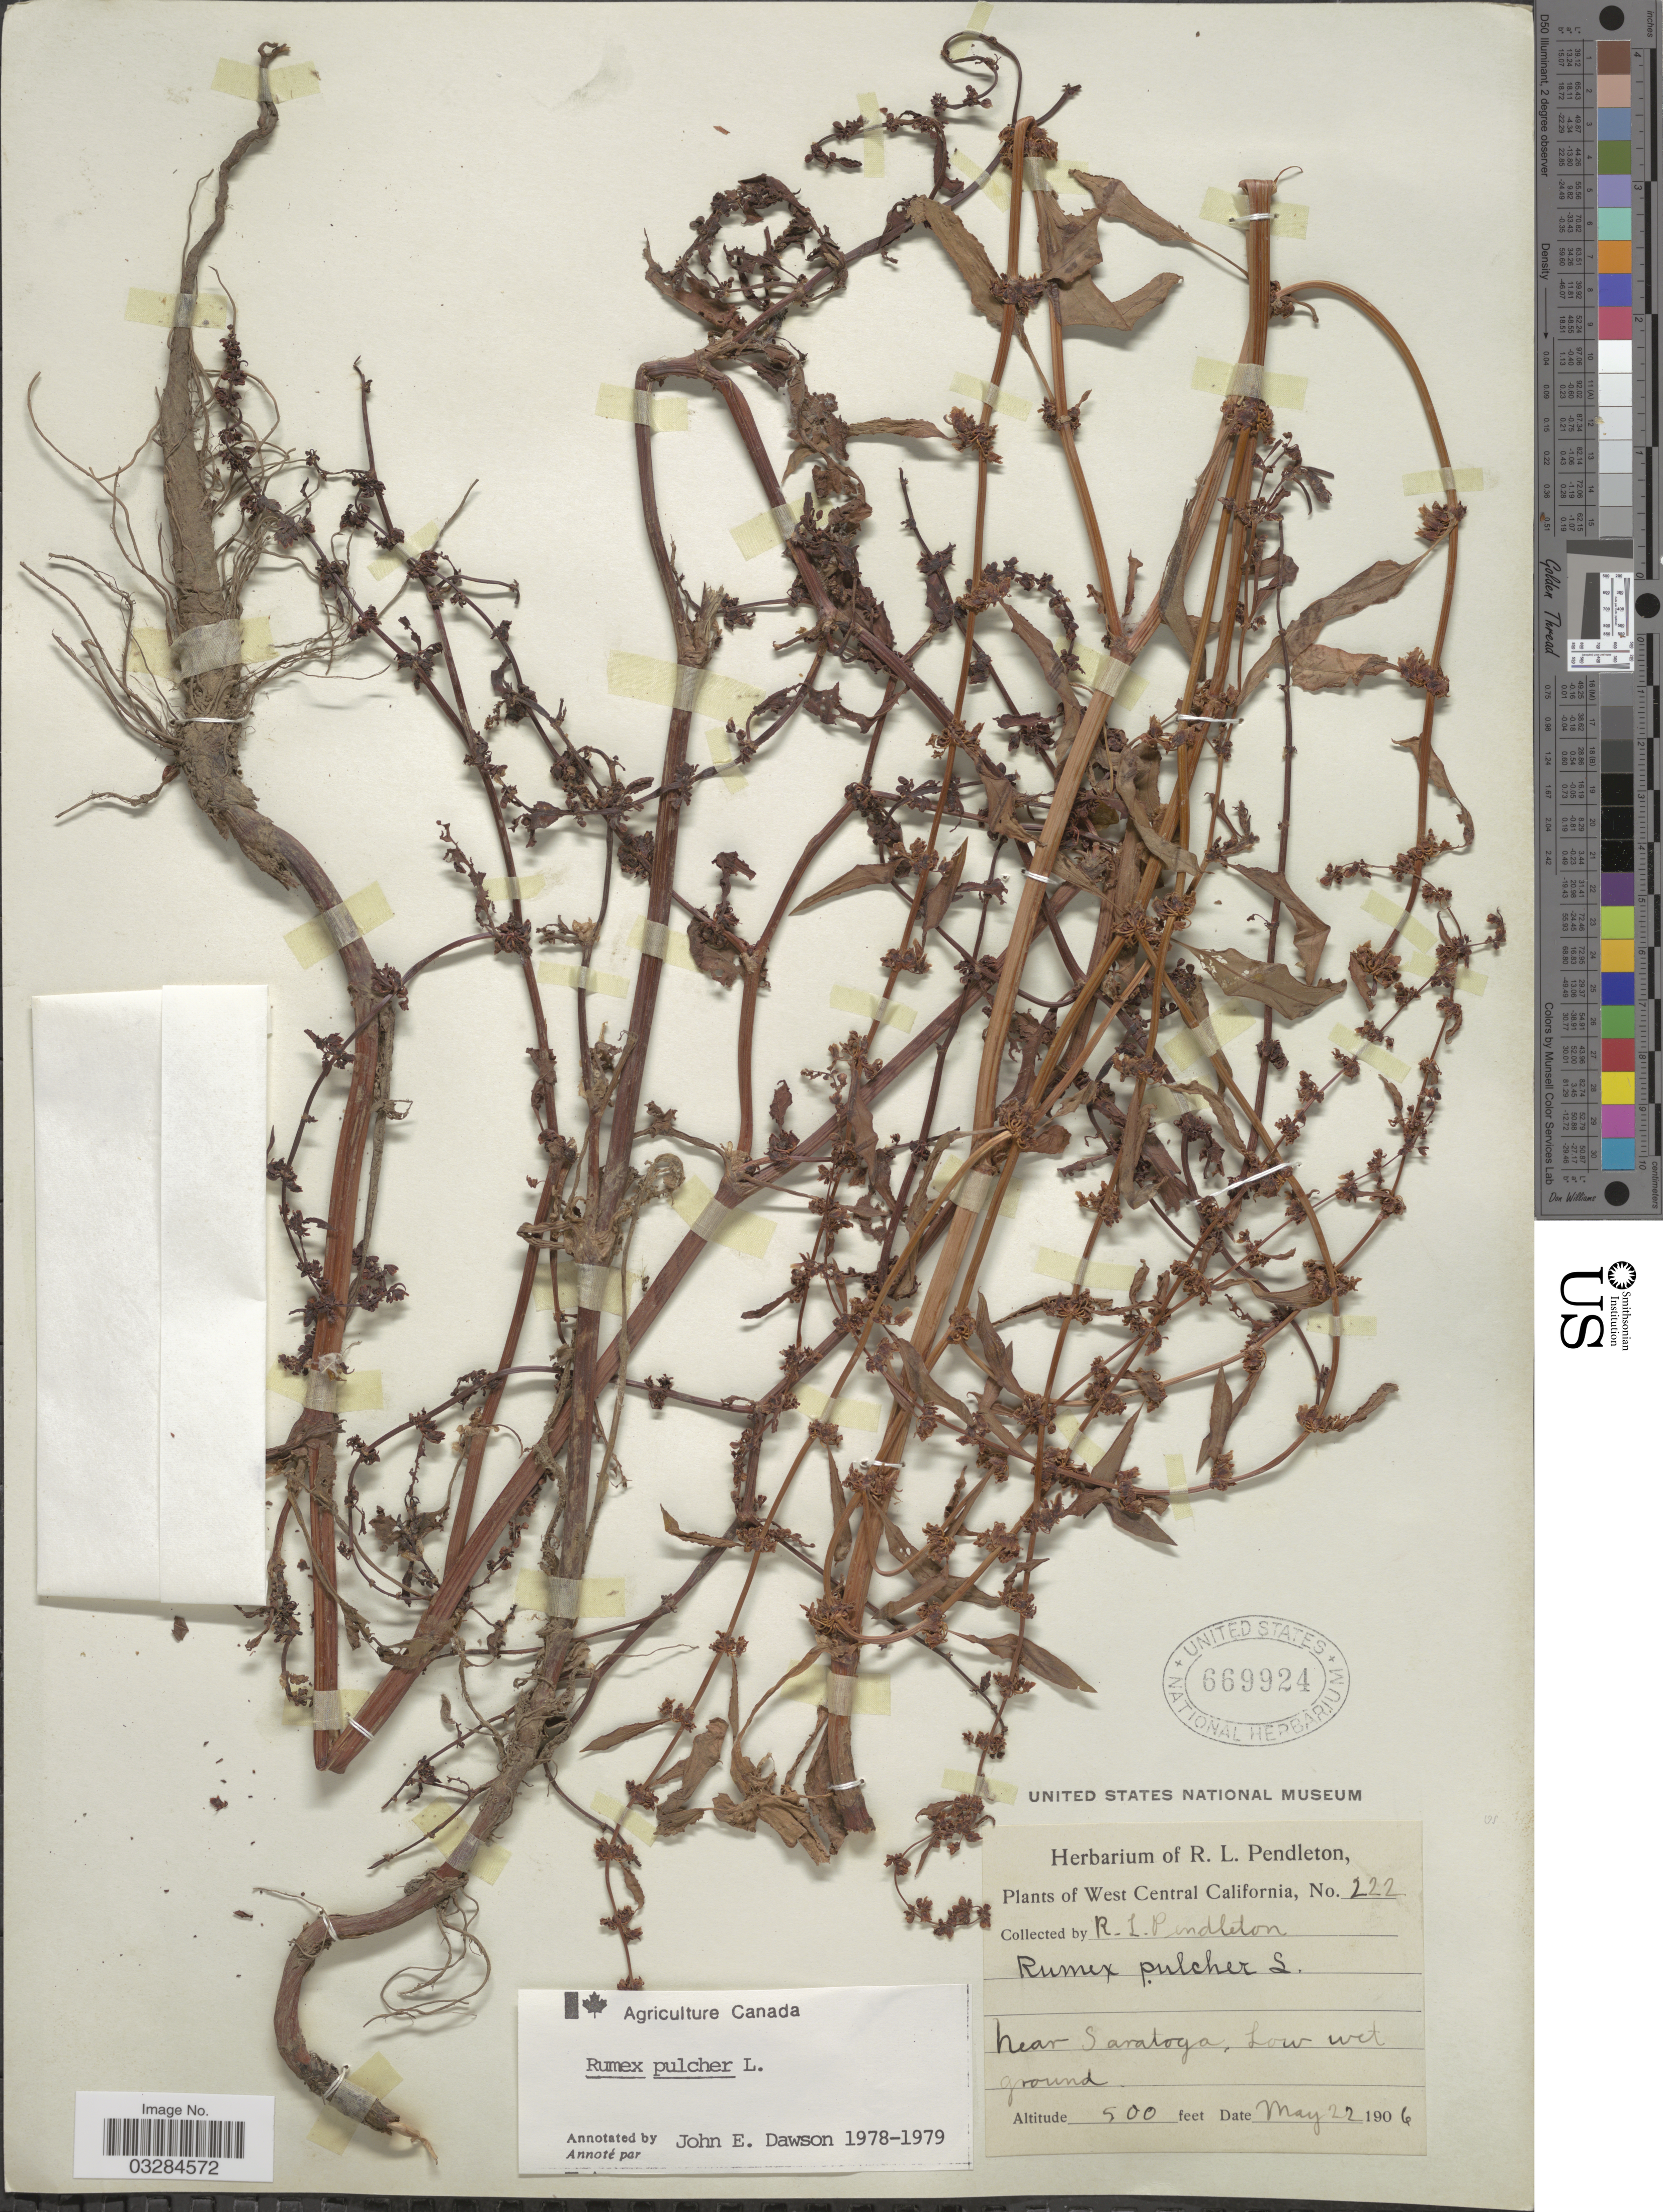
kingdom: Plantae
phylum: Tracheophyta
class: Magnoliopsida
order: Caryophyllales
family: Polygonaceae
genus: Rumex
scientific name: Rumex pulcher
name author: L.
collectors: R. Pendleton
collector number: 222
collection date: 1906-05-22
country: United States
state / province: California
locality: West Central California, Near Saratoga, Low wet ground.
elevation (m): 152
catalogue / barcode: US 669924